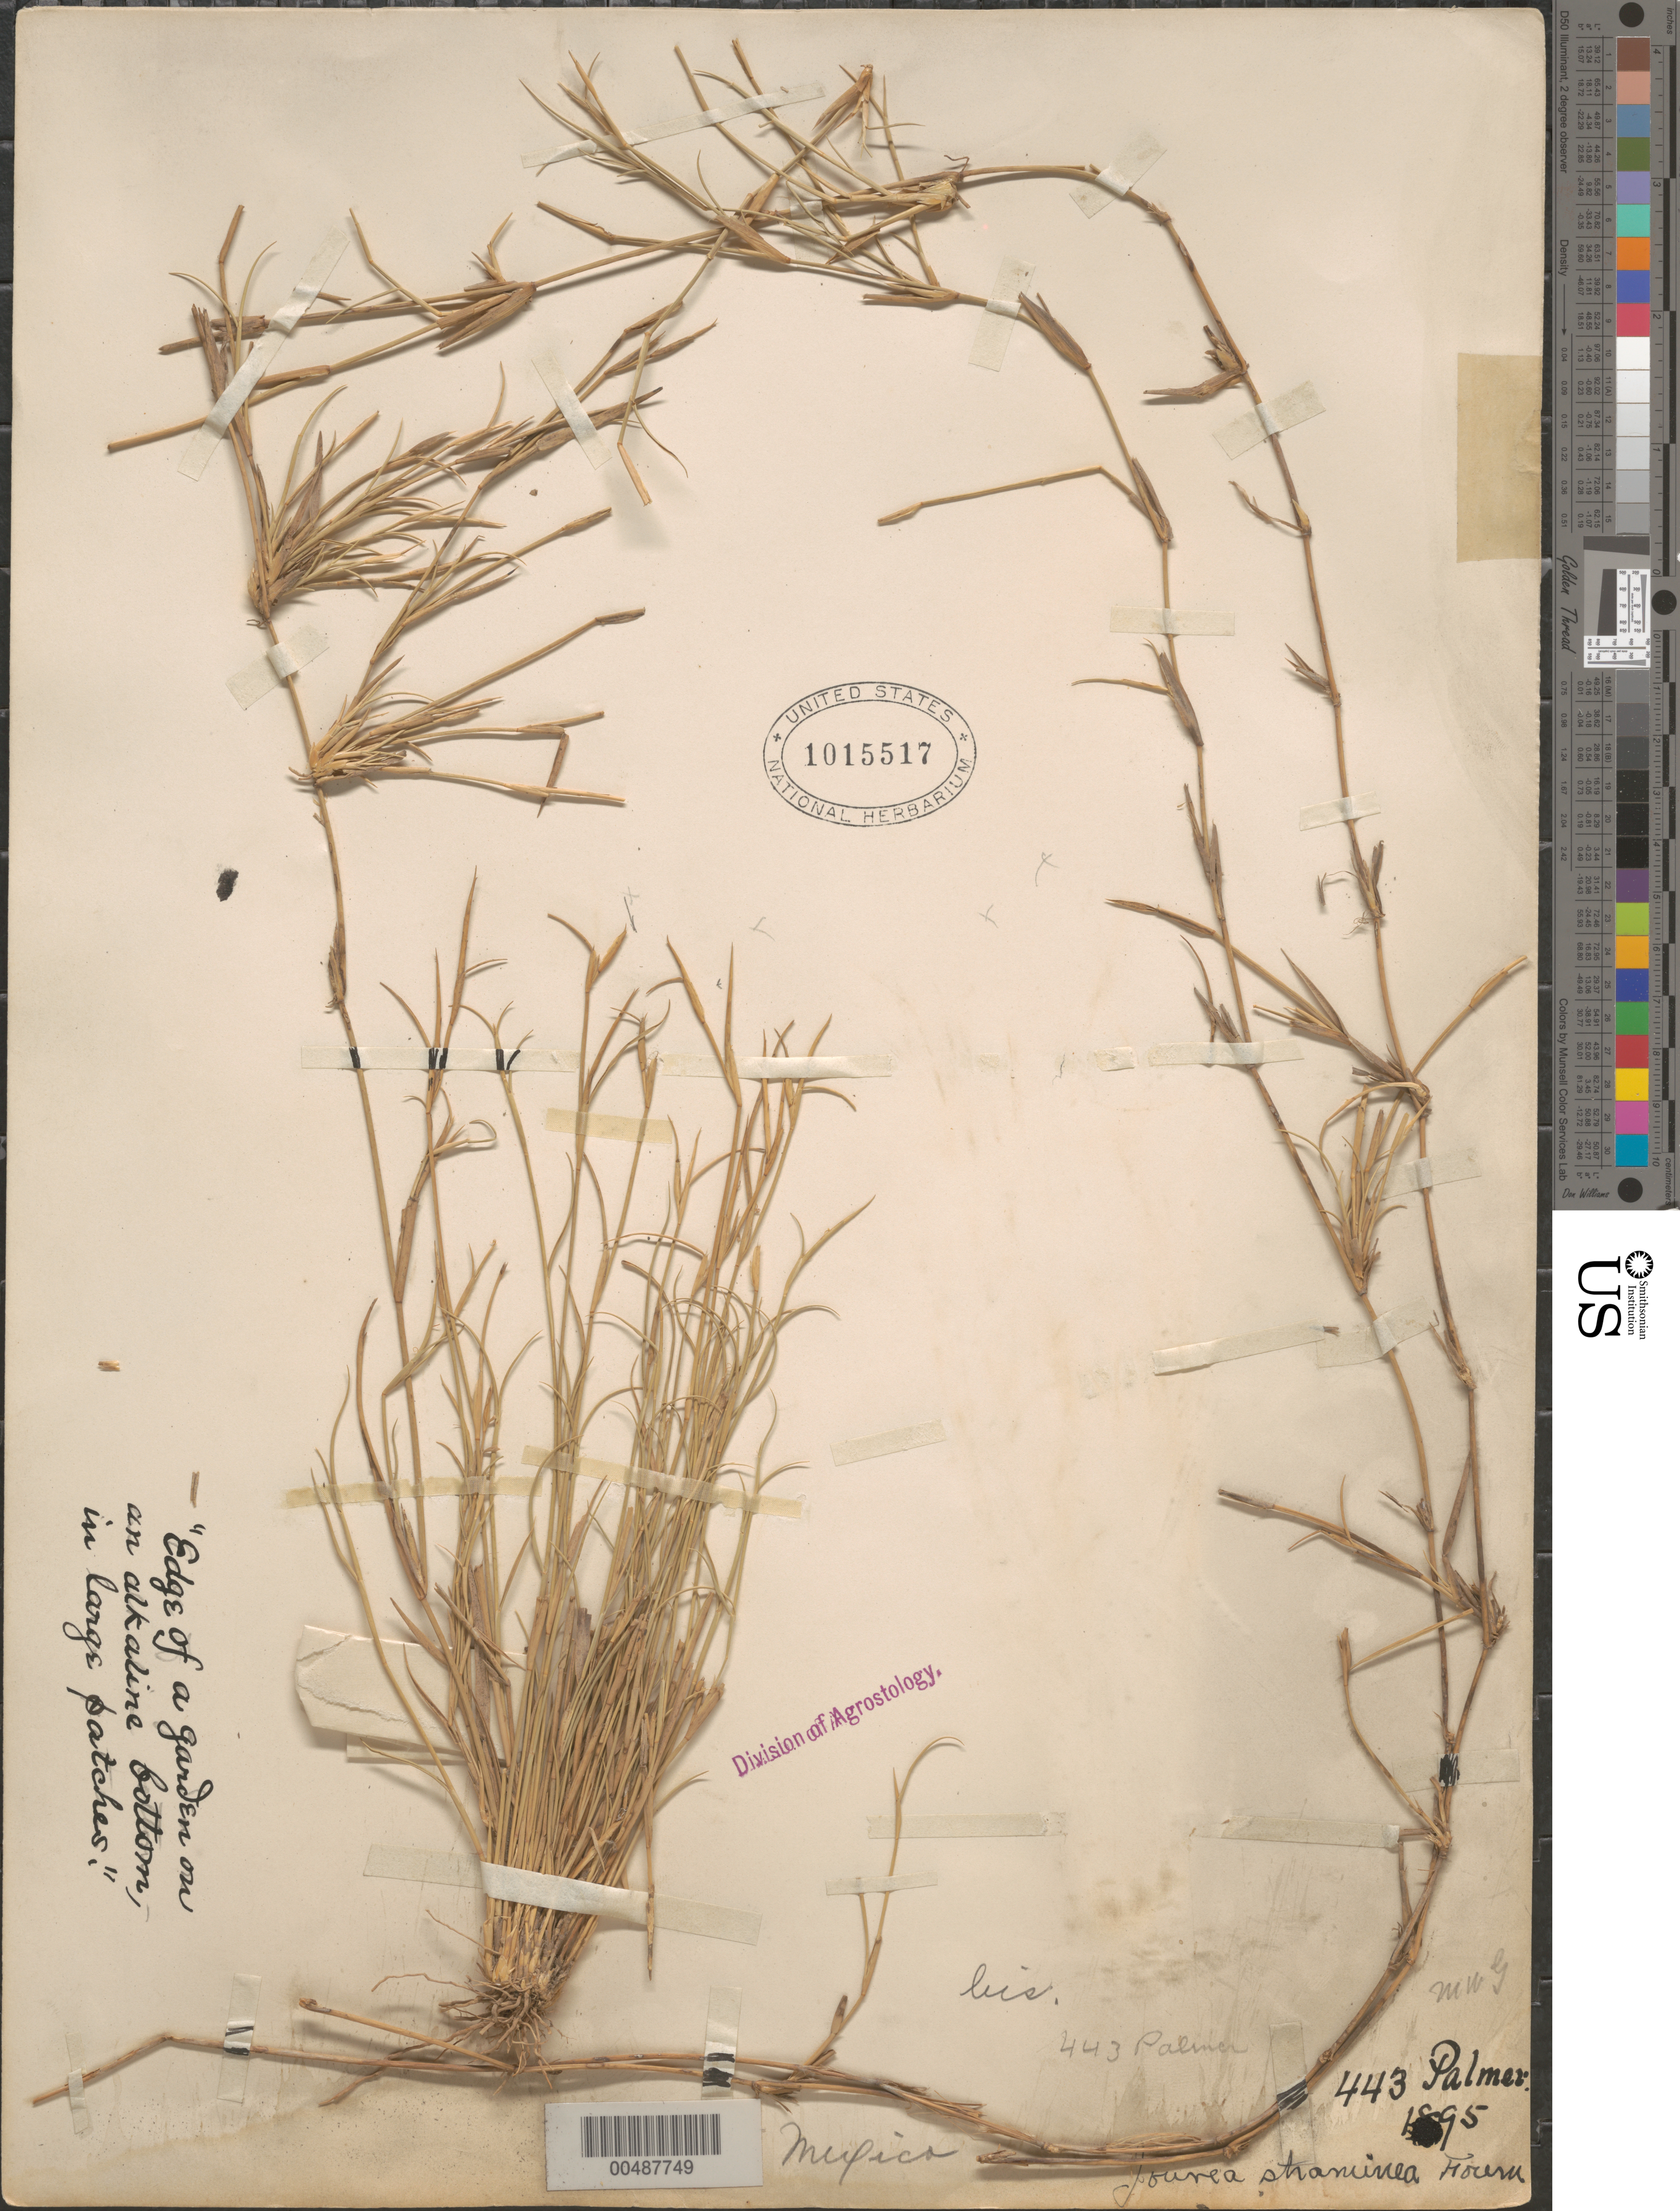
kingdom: Plantae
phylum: Tracheophyta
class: Liliopsida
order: Poales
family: Poaceae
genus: Jouvea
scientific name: Jouvea straminea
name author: E. Fourn.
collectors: E. Palmer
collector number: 443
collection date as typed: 1895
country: Mexico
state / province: Durango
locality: San Ramon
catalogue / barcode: US 1015517